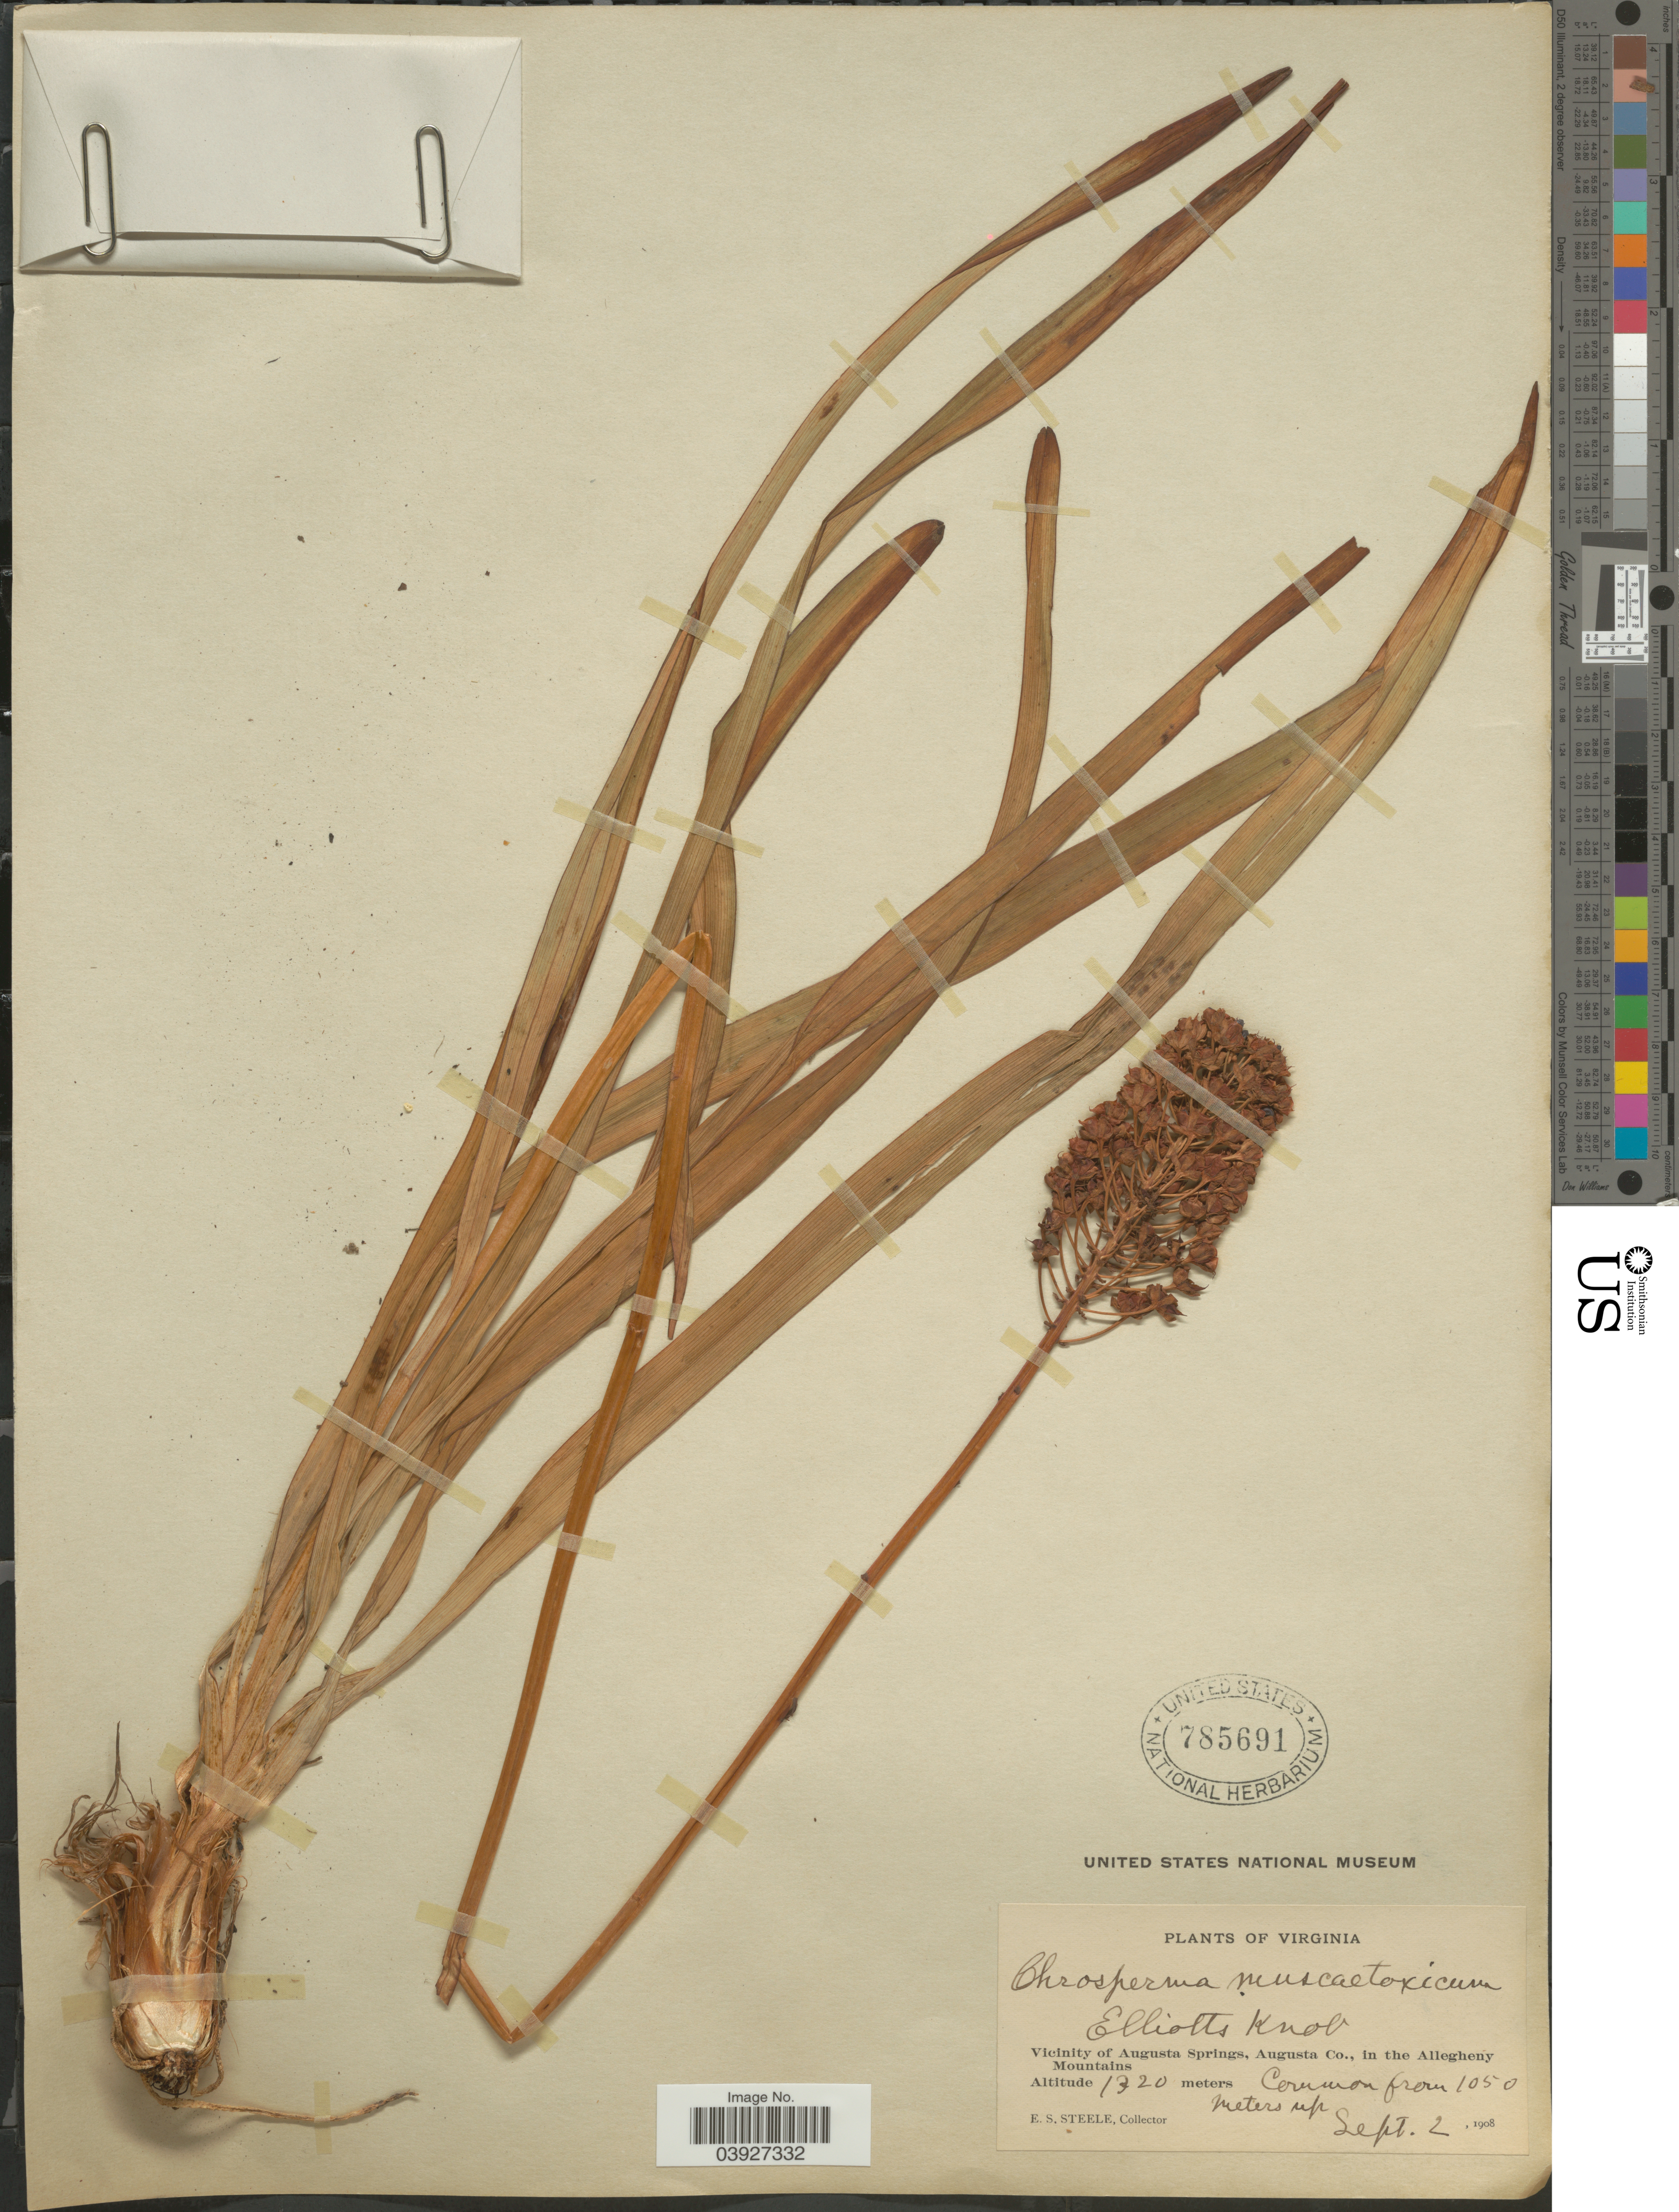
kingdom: Plantae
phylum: Tracheophyta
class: Liliopsida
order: Liliales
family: Melanthiaceae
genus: Amianthium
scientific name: Amianthium muscitoxicum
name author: (Walter) A. Gray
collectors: E. Steele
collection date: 1908-09-02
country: United States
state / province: Virginia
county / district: Augusta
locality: Elliotts Knob. Vicinity of Augusta Springs, Augusta Co., in the Allegheny Mountains.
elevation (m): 1320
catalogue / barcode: US 785691